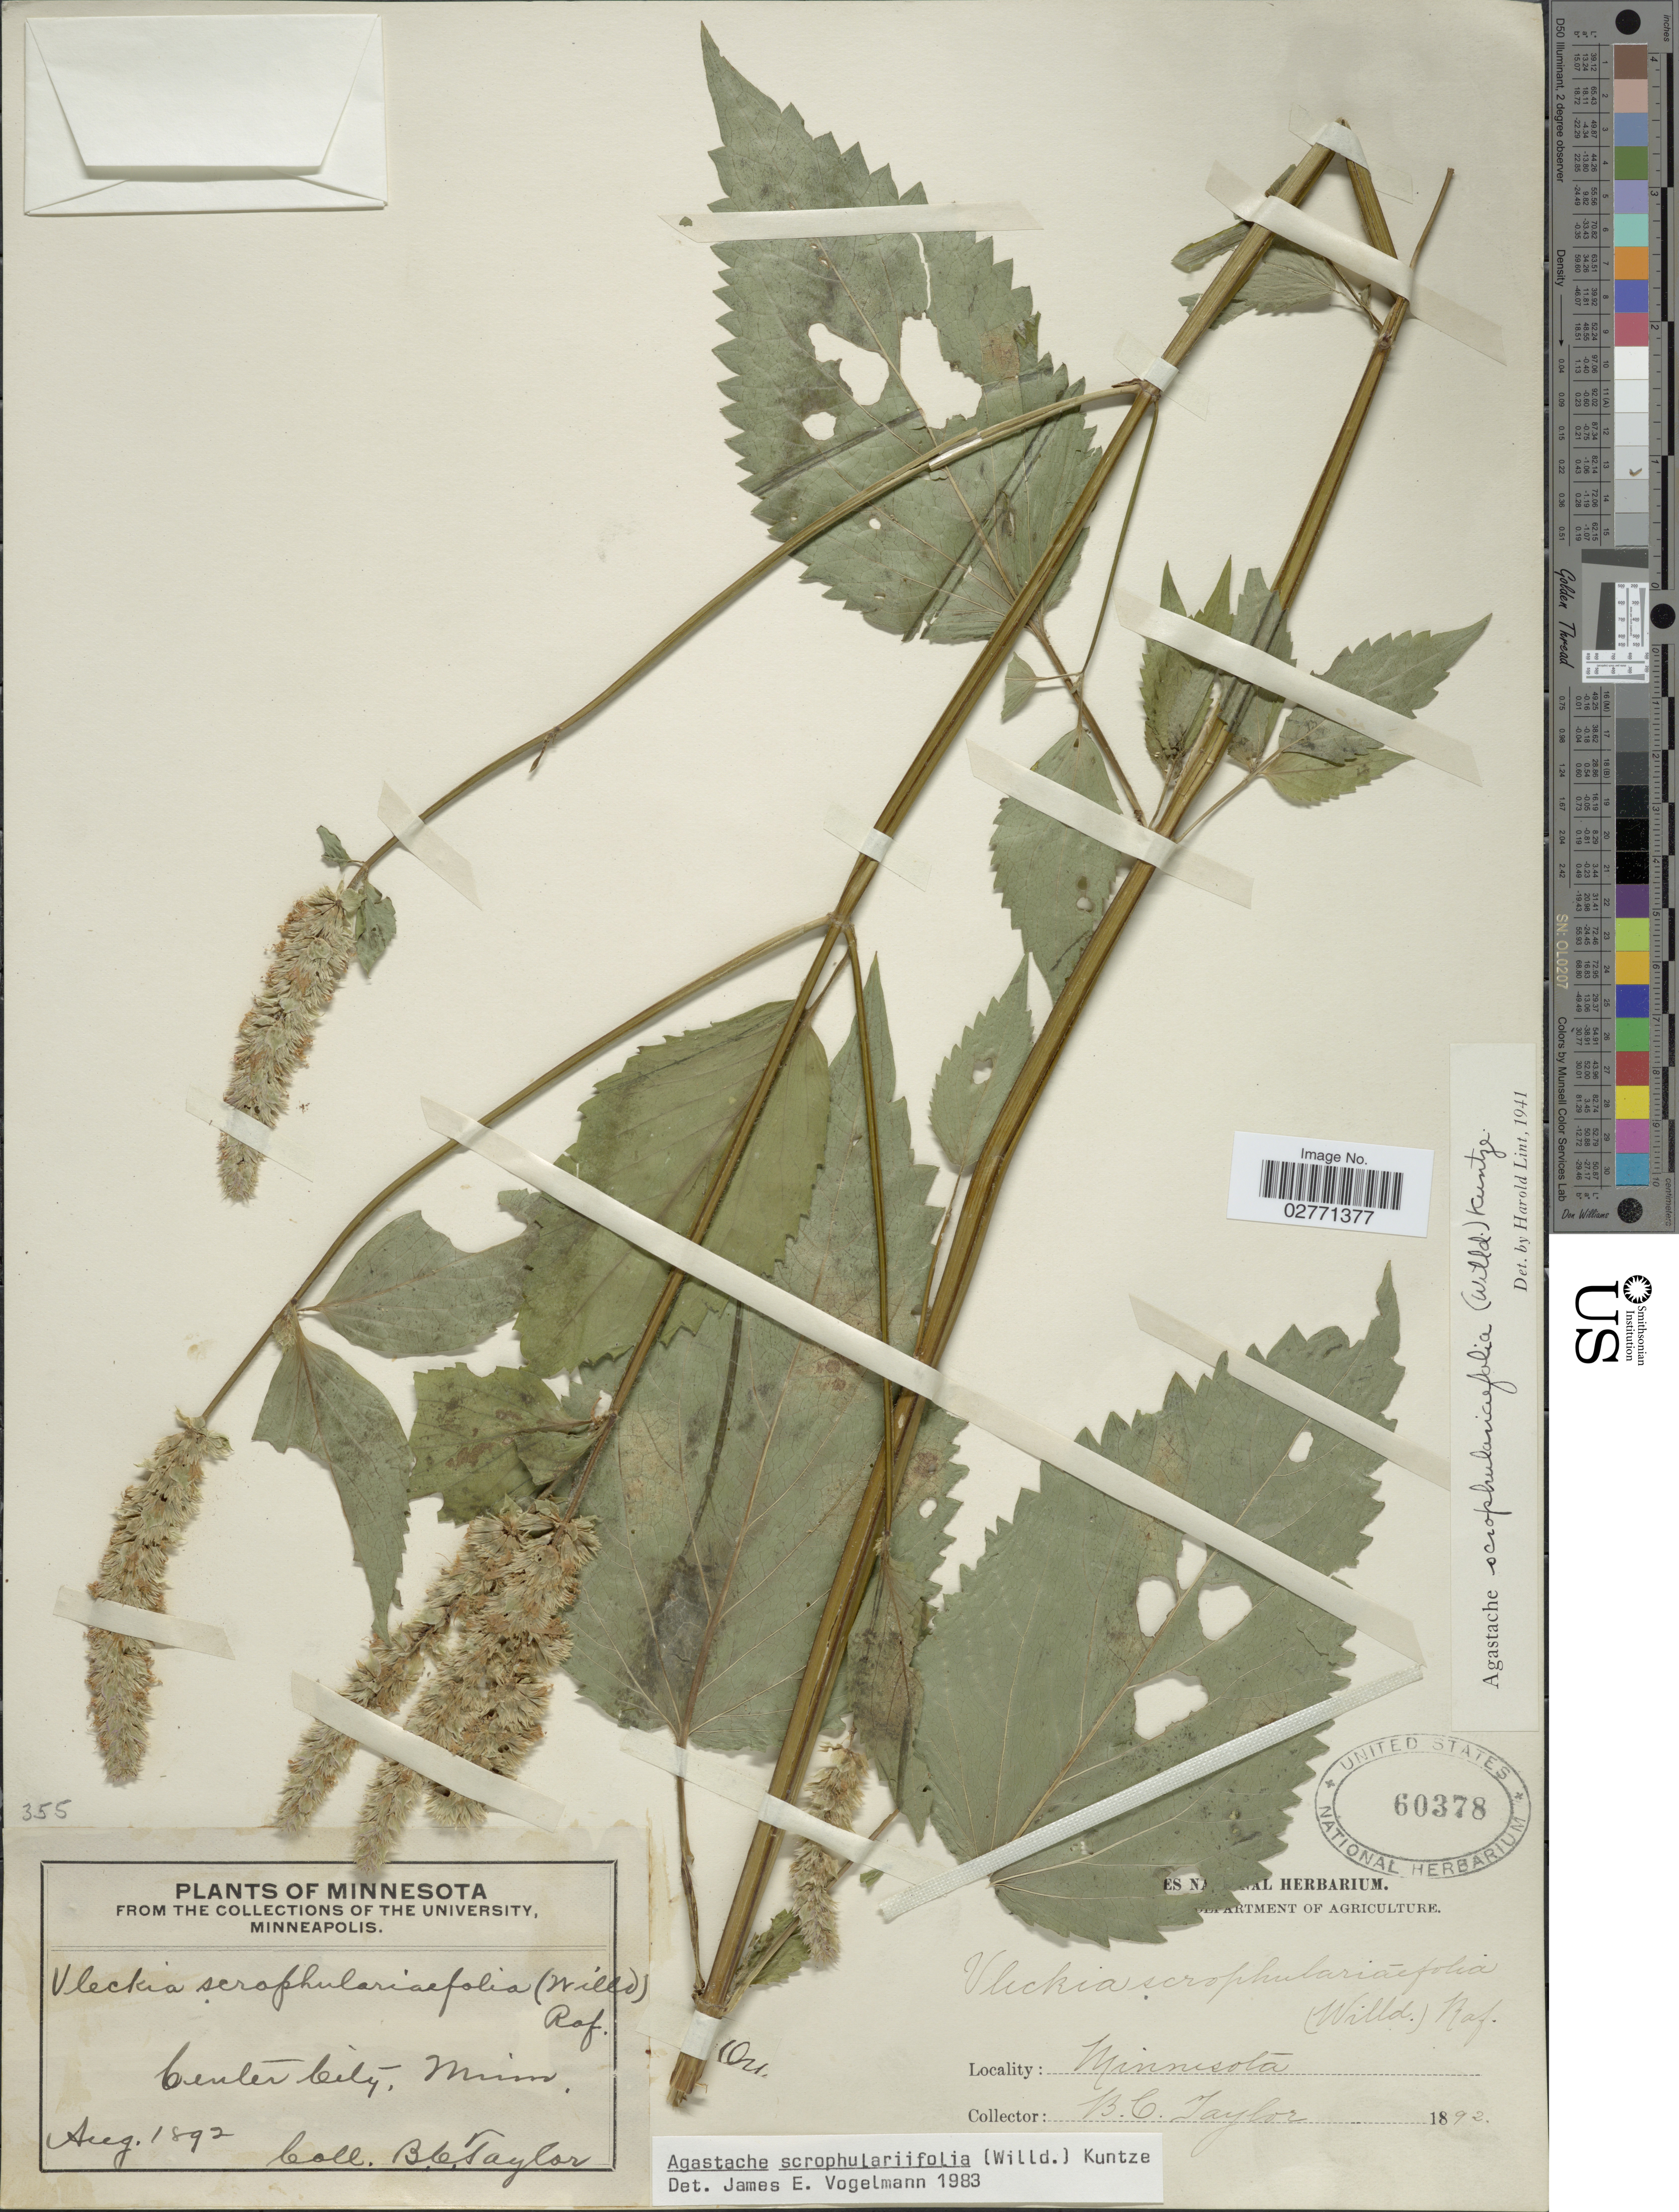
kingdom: Plantae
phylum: Tracheophyta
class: Magnoliopsida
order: Lamiales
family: Lamiaceae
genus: Agastache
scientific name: Agastache scrophulariifolia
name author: (Willd.) Kuntze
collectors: B. C. Taylor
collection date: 1892-08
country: United States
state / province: Minnesota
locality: Center City.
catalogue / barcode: US 60378